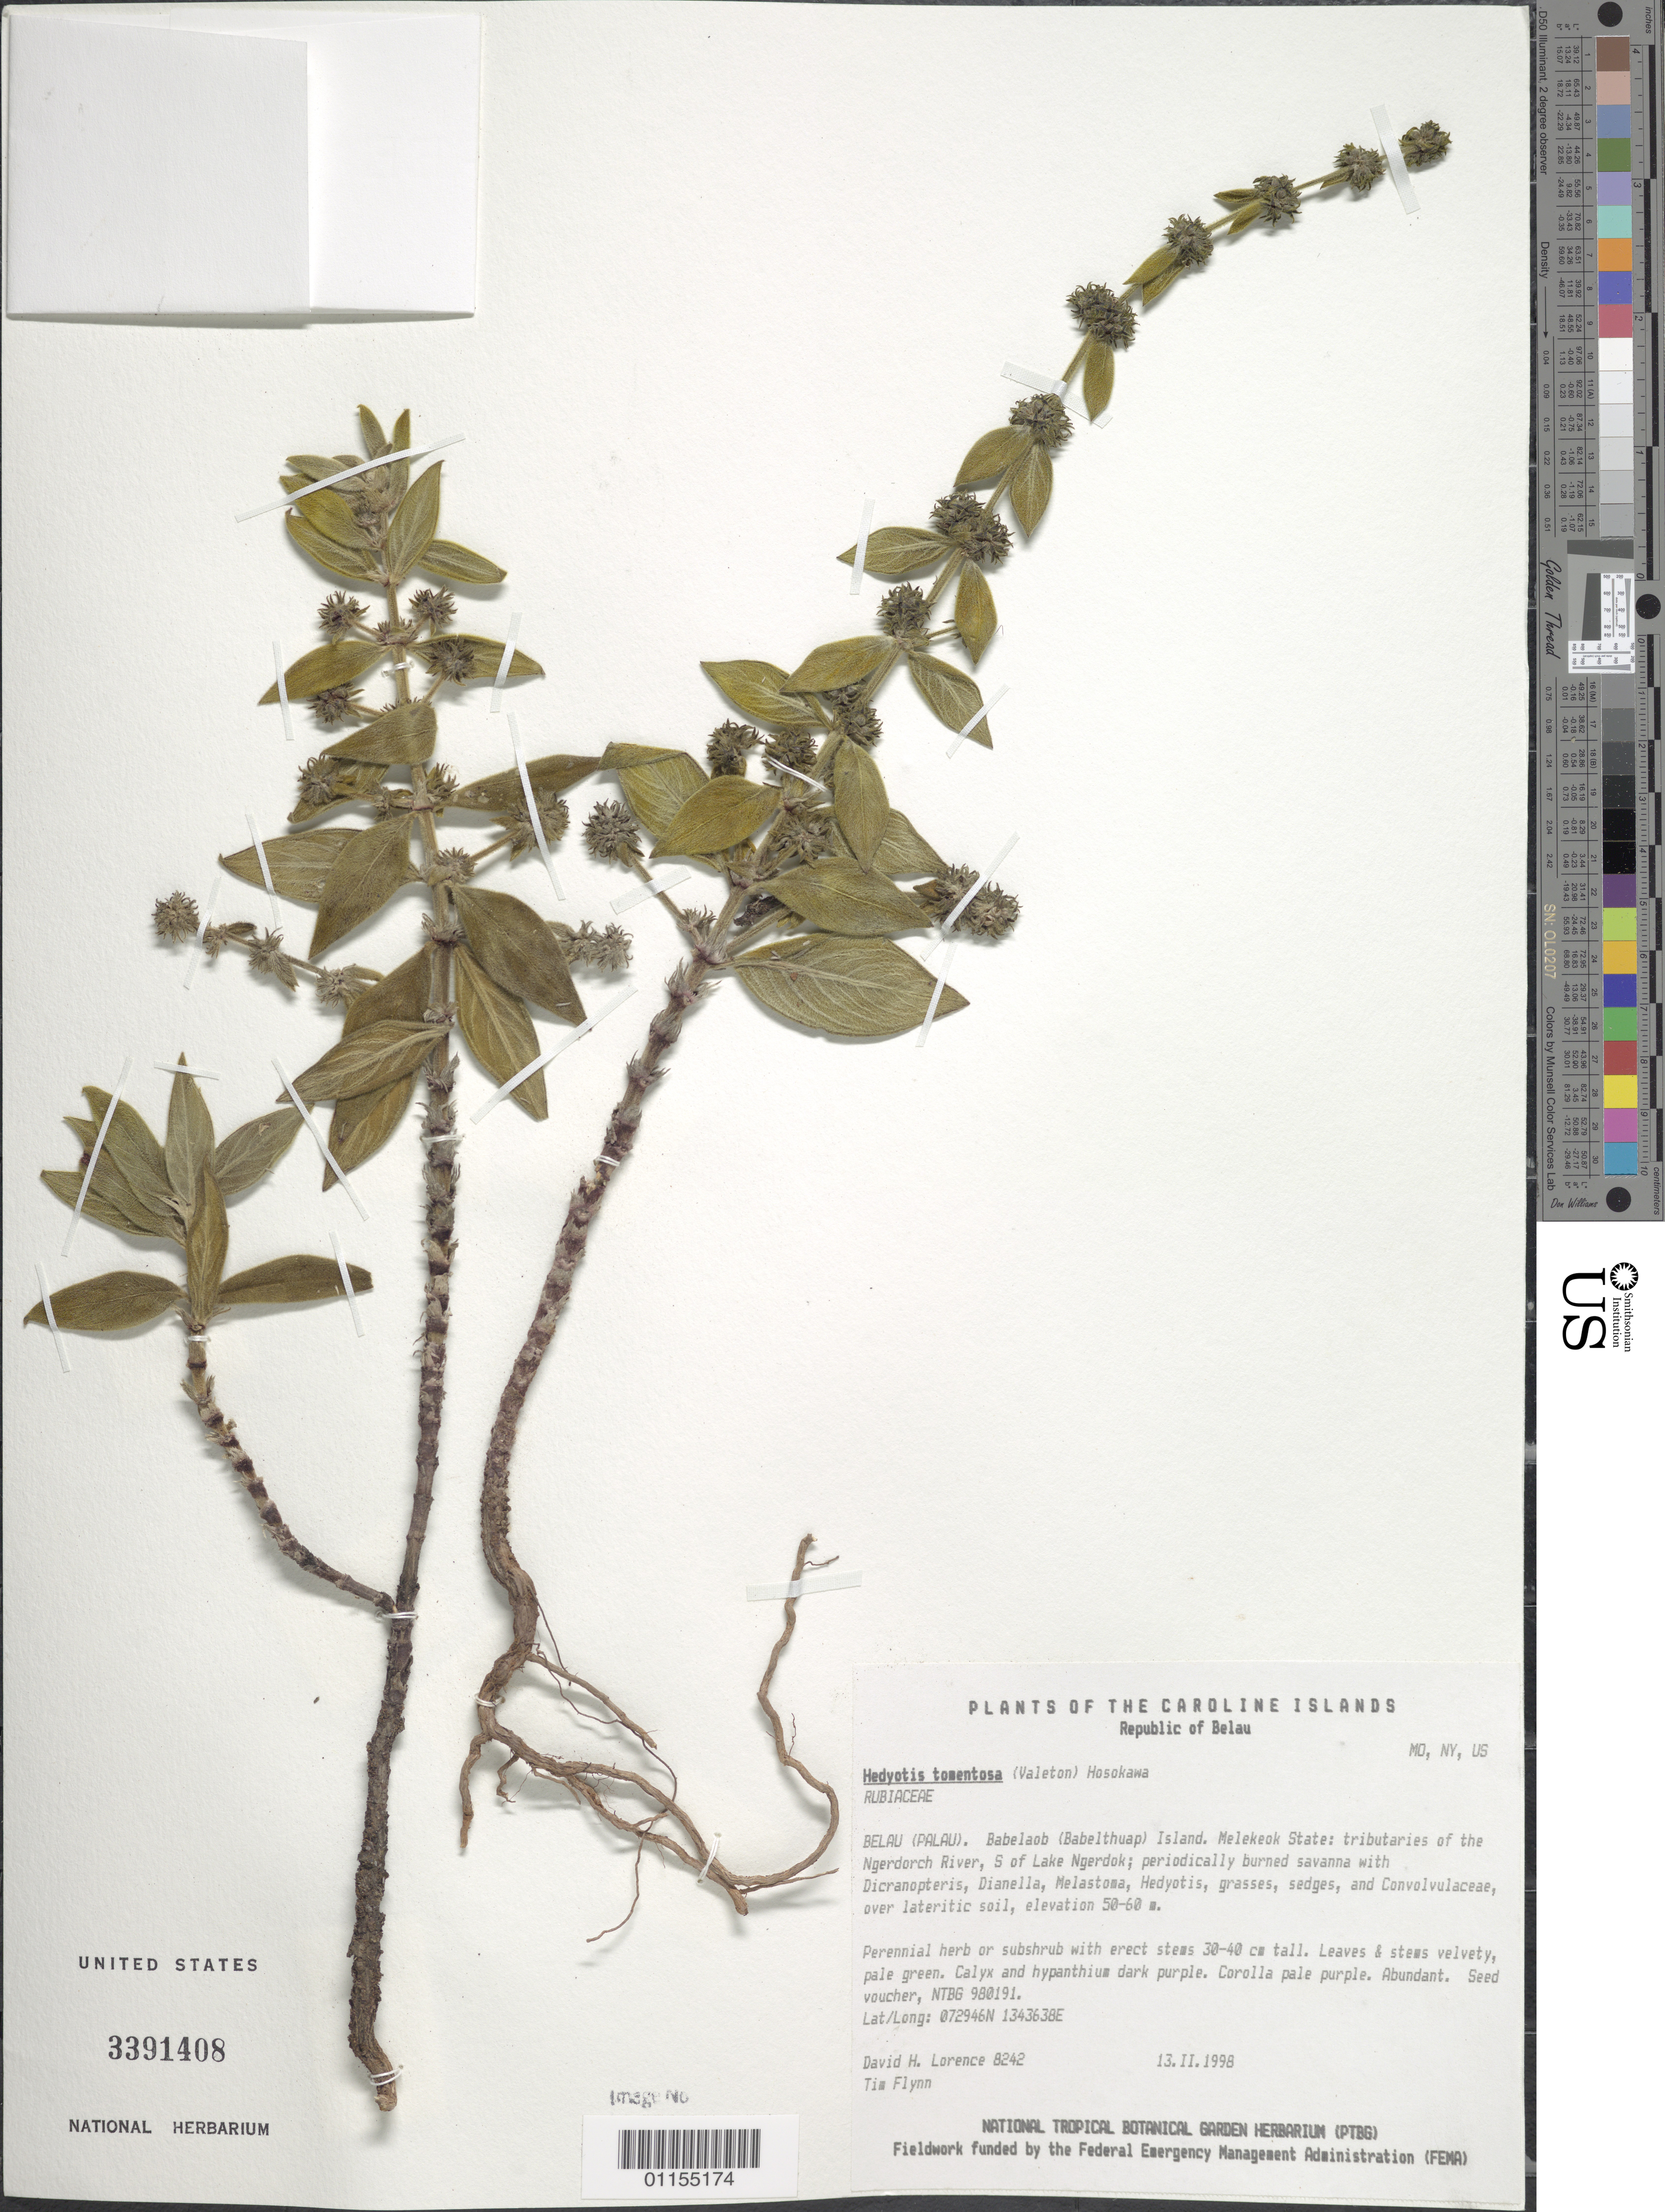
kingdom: Plantae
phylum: Tracheophyta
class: Magnoliopsida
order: Gentianales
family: Rubiaceae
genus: Hedyotis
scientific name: Hedyotis tomentosa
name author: (Valeton) Hosok.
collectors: D. Lorence & T. W. Flynn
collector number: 8242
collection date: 1998-02-13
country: Palau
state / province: Melekeok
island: Babeldaob [Babelthuap]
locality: tributaries of the Ngerdorch River, S of Lake Ngerdok.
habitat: Periodically burned savanna.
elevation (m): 50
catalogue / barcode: US 3391408